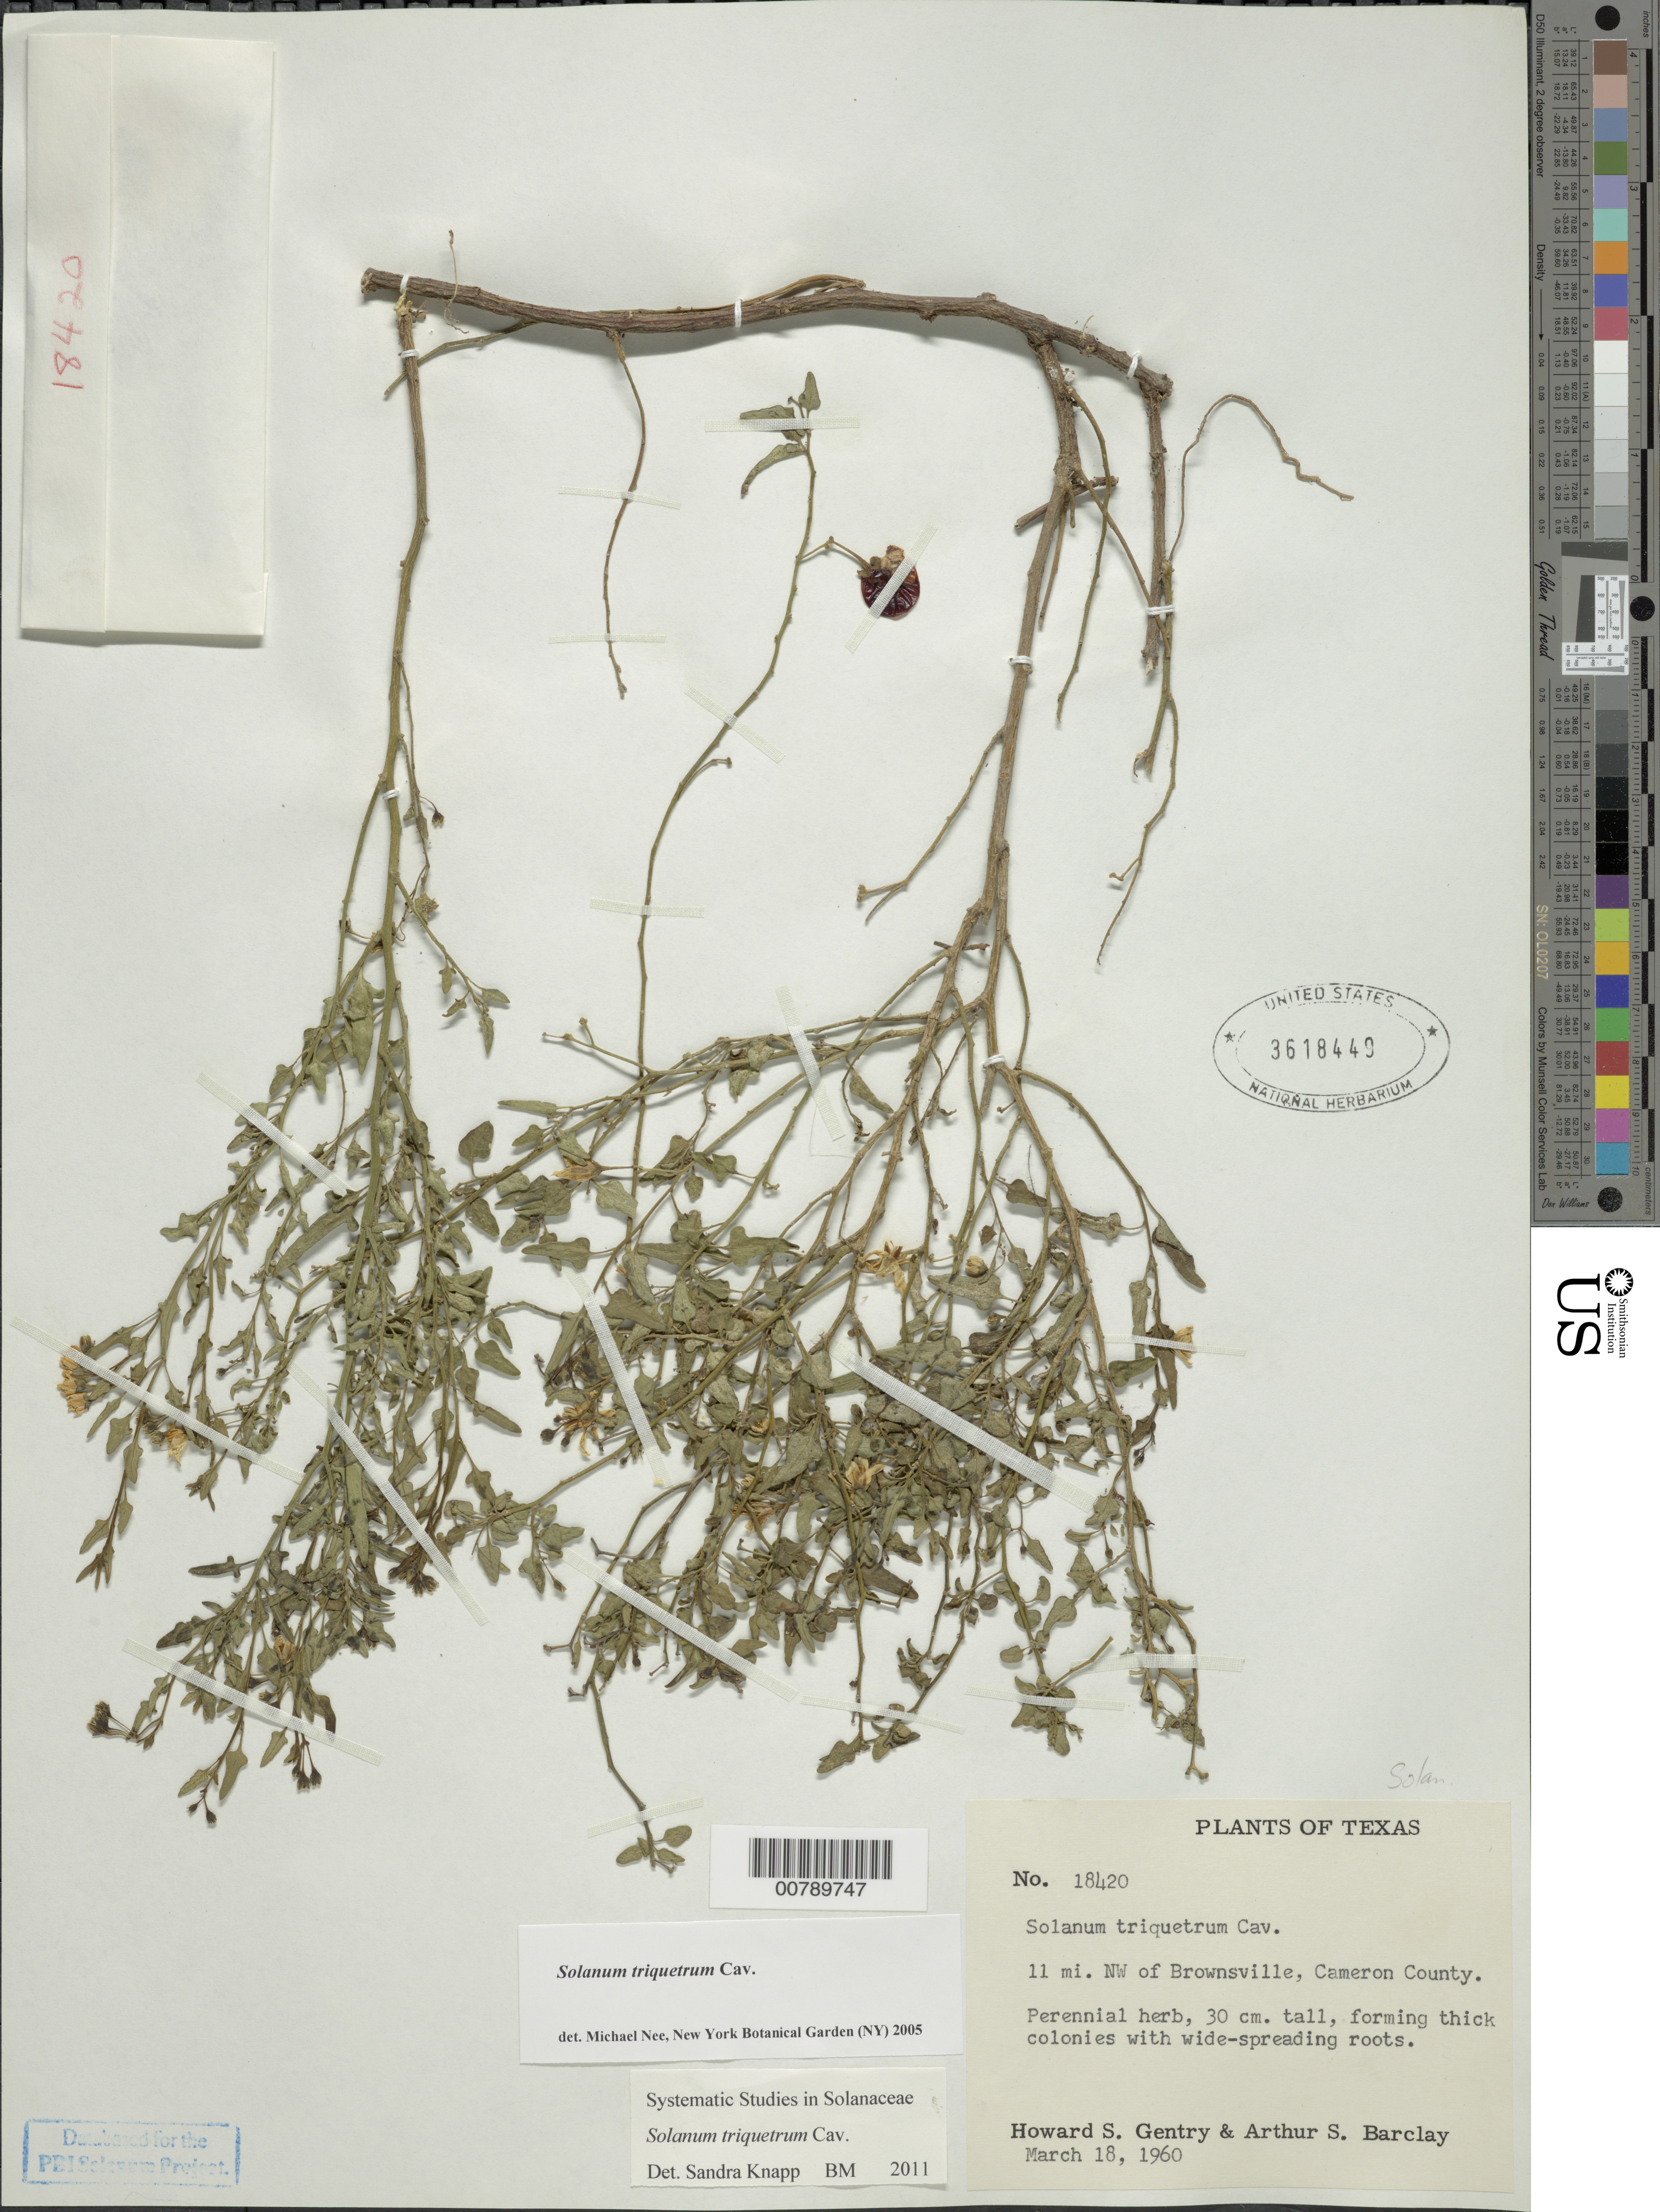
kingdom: Plantae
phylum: Tracheophyta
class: Magnoliopsida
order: Solanales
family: Solanaceae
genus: Solanum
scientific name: Solanum triquetrum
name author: Cav.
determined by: Knapp, S. D.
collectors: H. S. Gentry & A. S. Barclay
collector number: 18420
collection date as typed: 18 Mar 1960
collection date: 1960-03-18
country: United States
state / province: Texas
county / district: Cameron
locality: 11 miles NW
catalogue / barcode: US 3618449